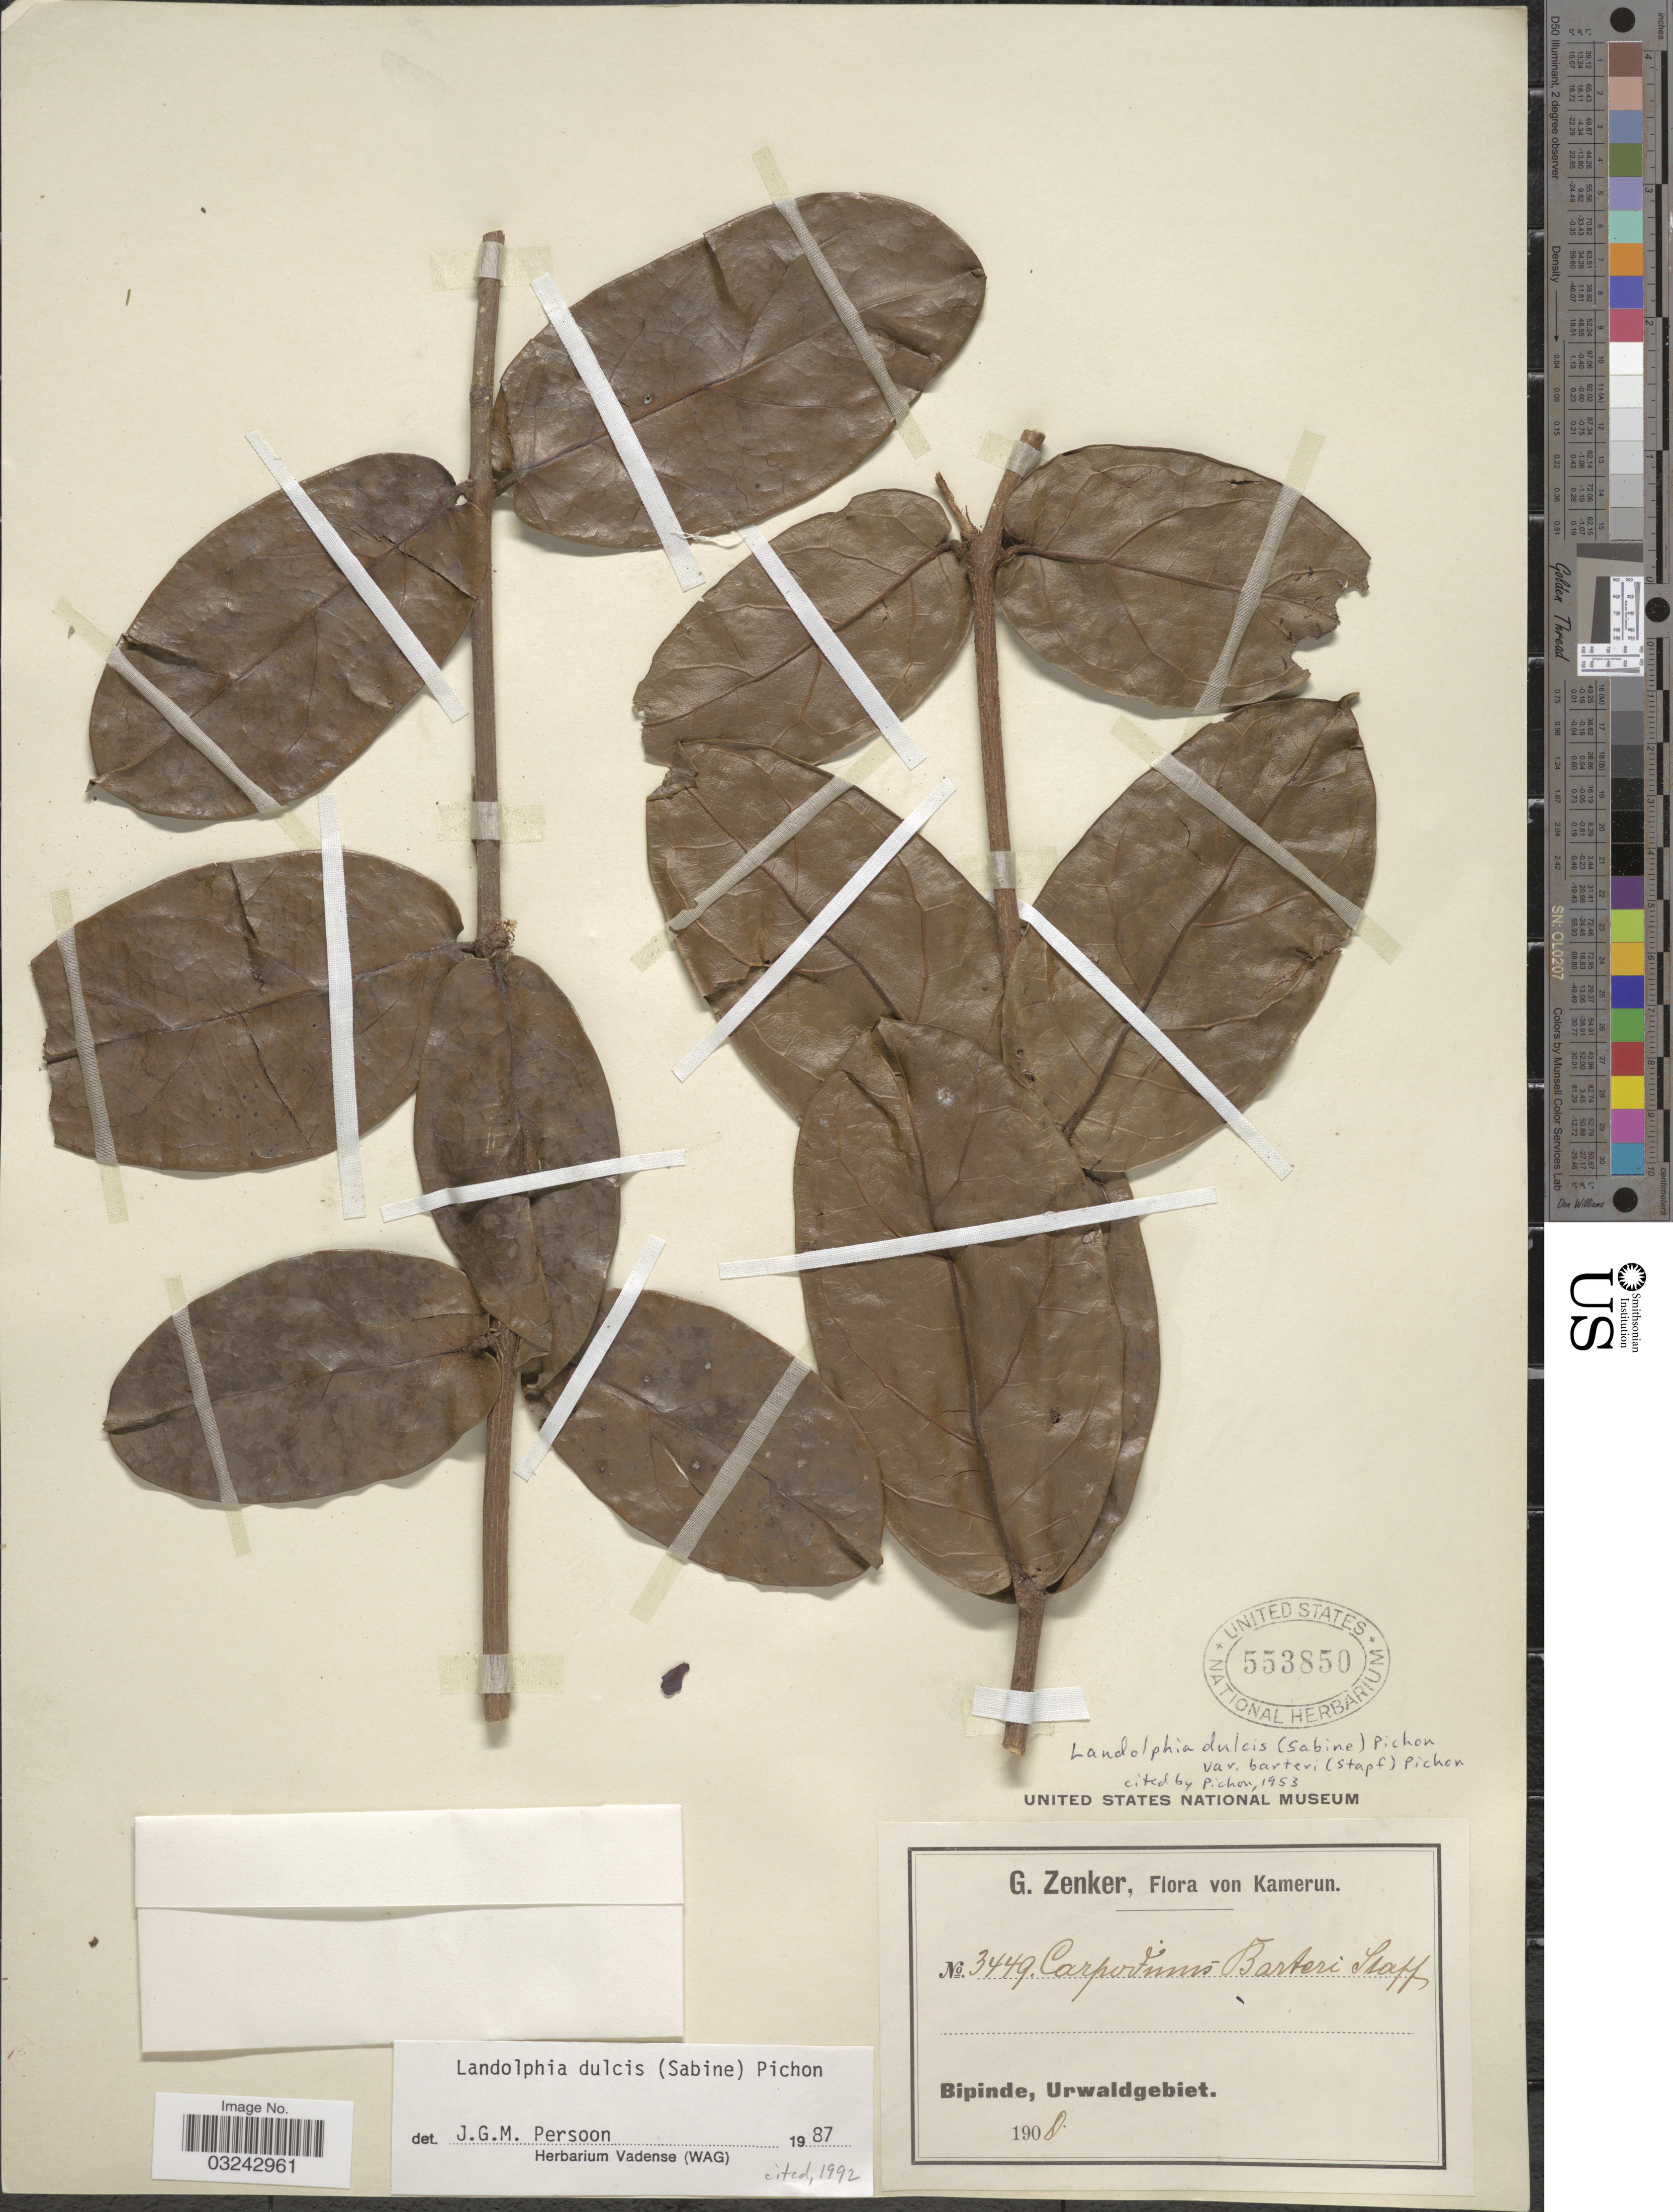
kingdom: Plantae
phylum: Tracheophyta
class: Magnoliopsida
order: Gentianales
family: Apocynaceae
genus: Landolphia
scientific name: Landolphia dulcis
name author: (Sabine ex G. Don) Pichon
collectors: G. A. Zenker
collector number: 3449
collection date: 1908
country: Cameroon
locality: Bipinde, Urwaldgebiet.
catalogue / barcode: US 553850